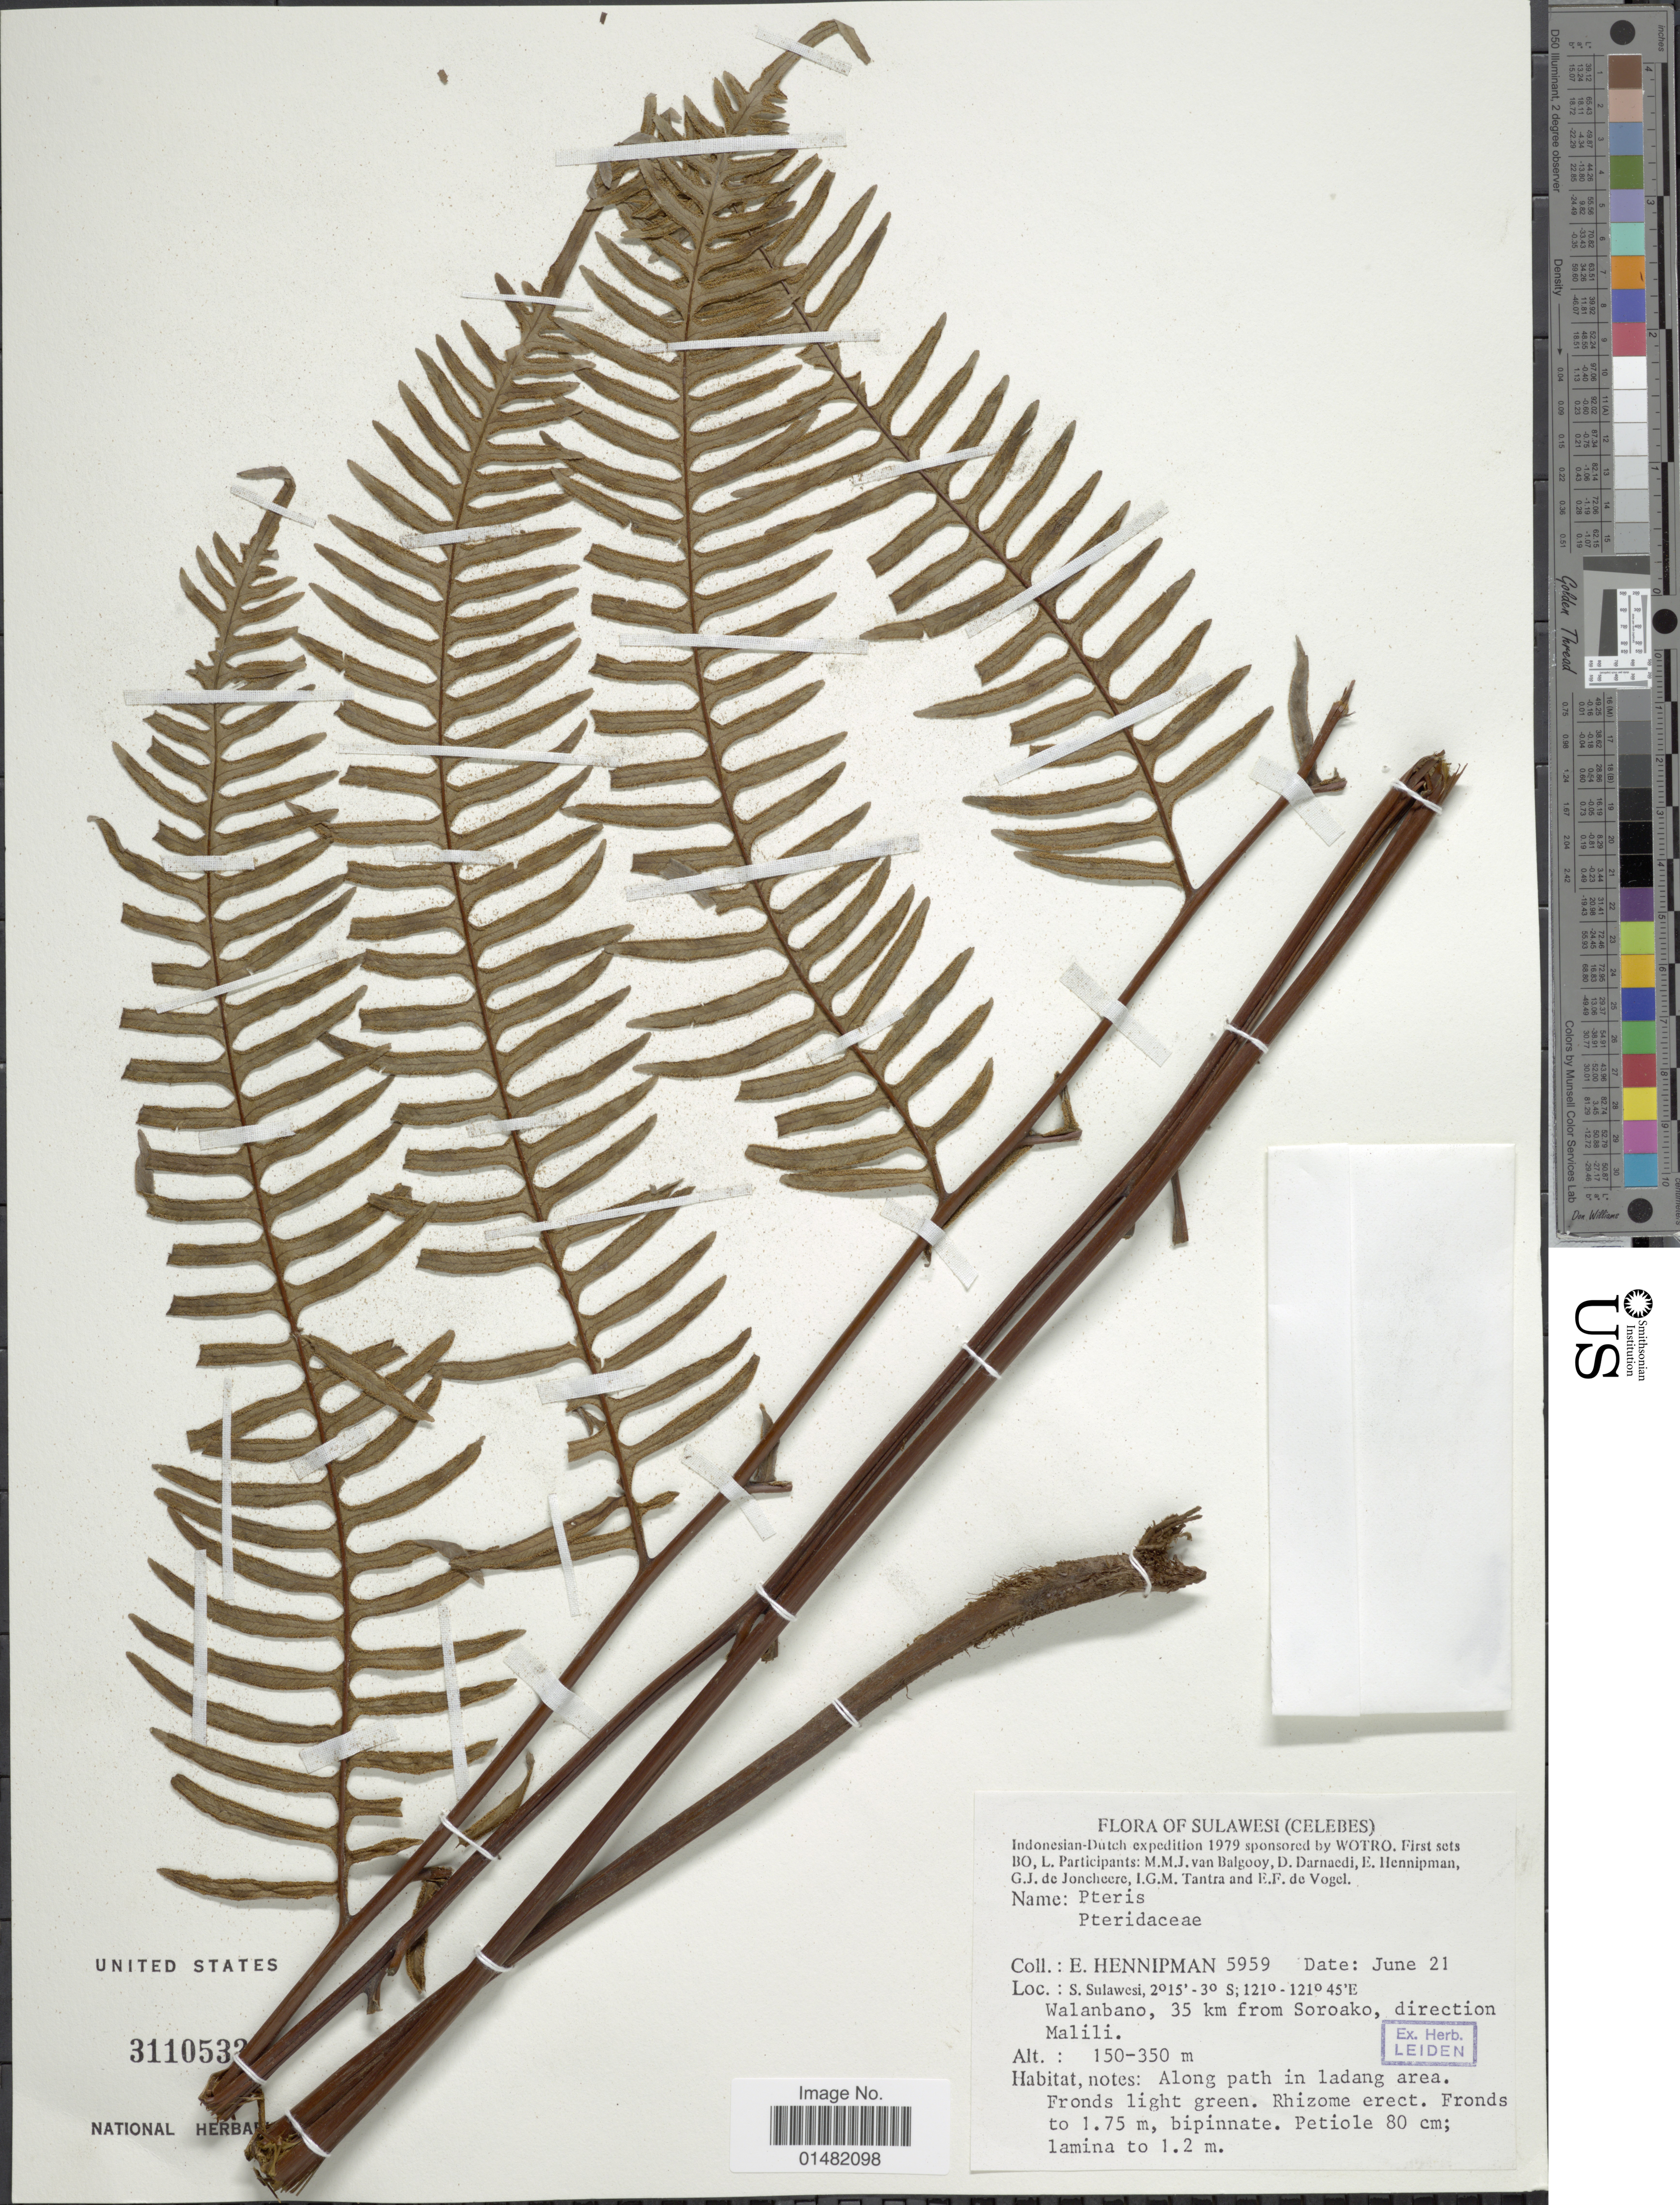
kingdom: Plantae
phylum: Tracheophyta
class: Polypodiopsida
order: Polypodiales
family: Pteridaceae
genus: Pteris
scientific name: Pteris sp.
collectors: E. Hennipman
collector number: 5959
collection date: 1979-06-21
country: Indonesia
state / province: Sulawesi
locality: (Celebes), S. Sulawesi, Walanbano, 35 km from Soroako, direction Malili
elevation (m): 150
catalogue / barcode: US 3110533